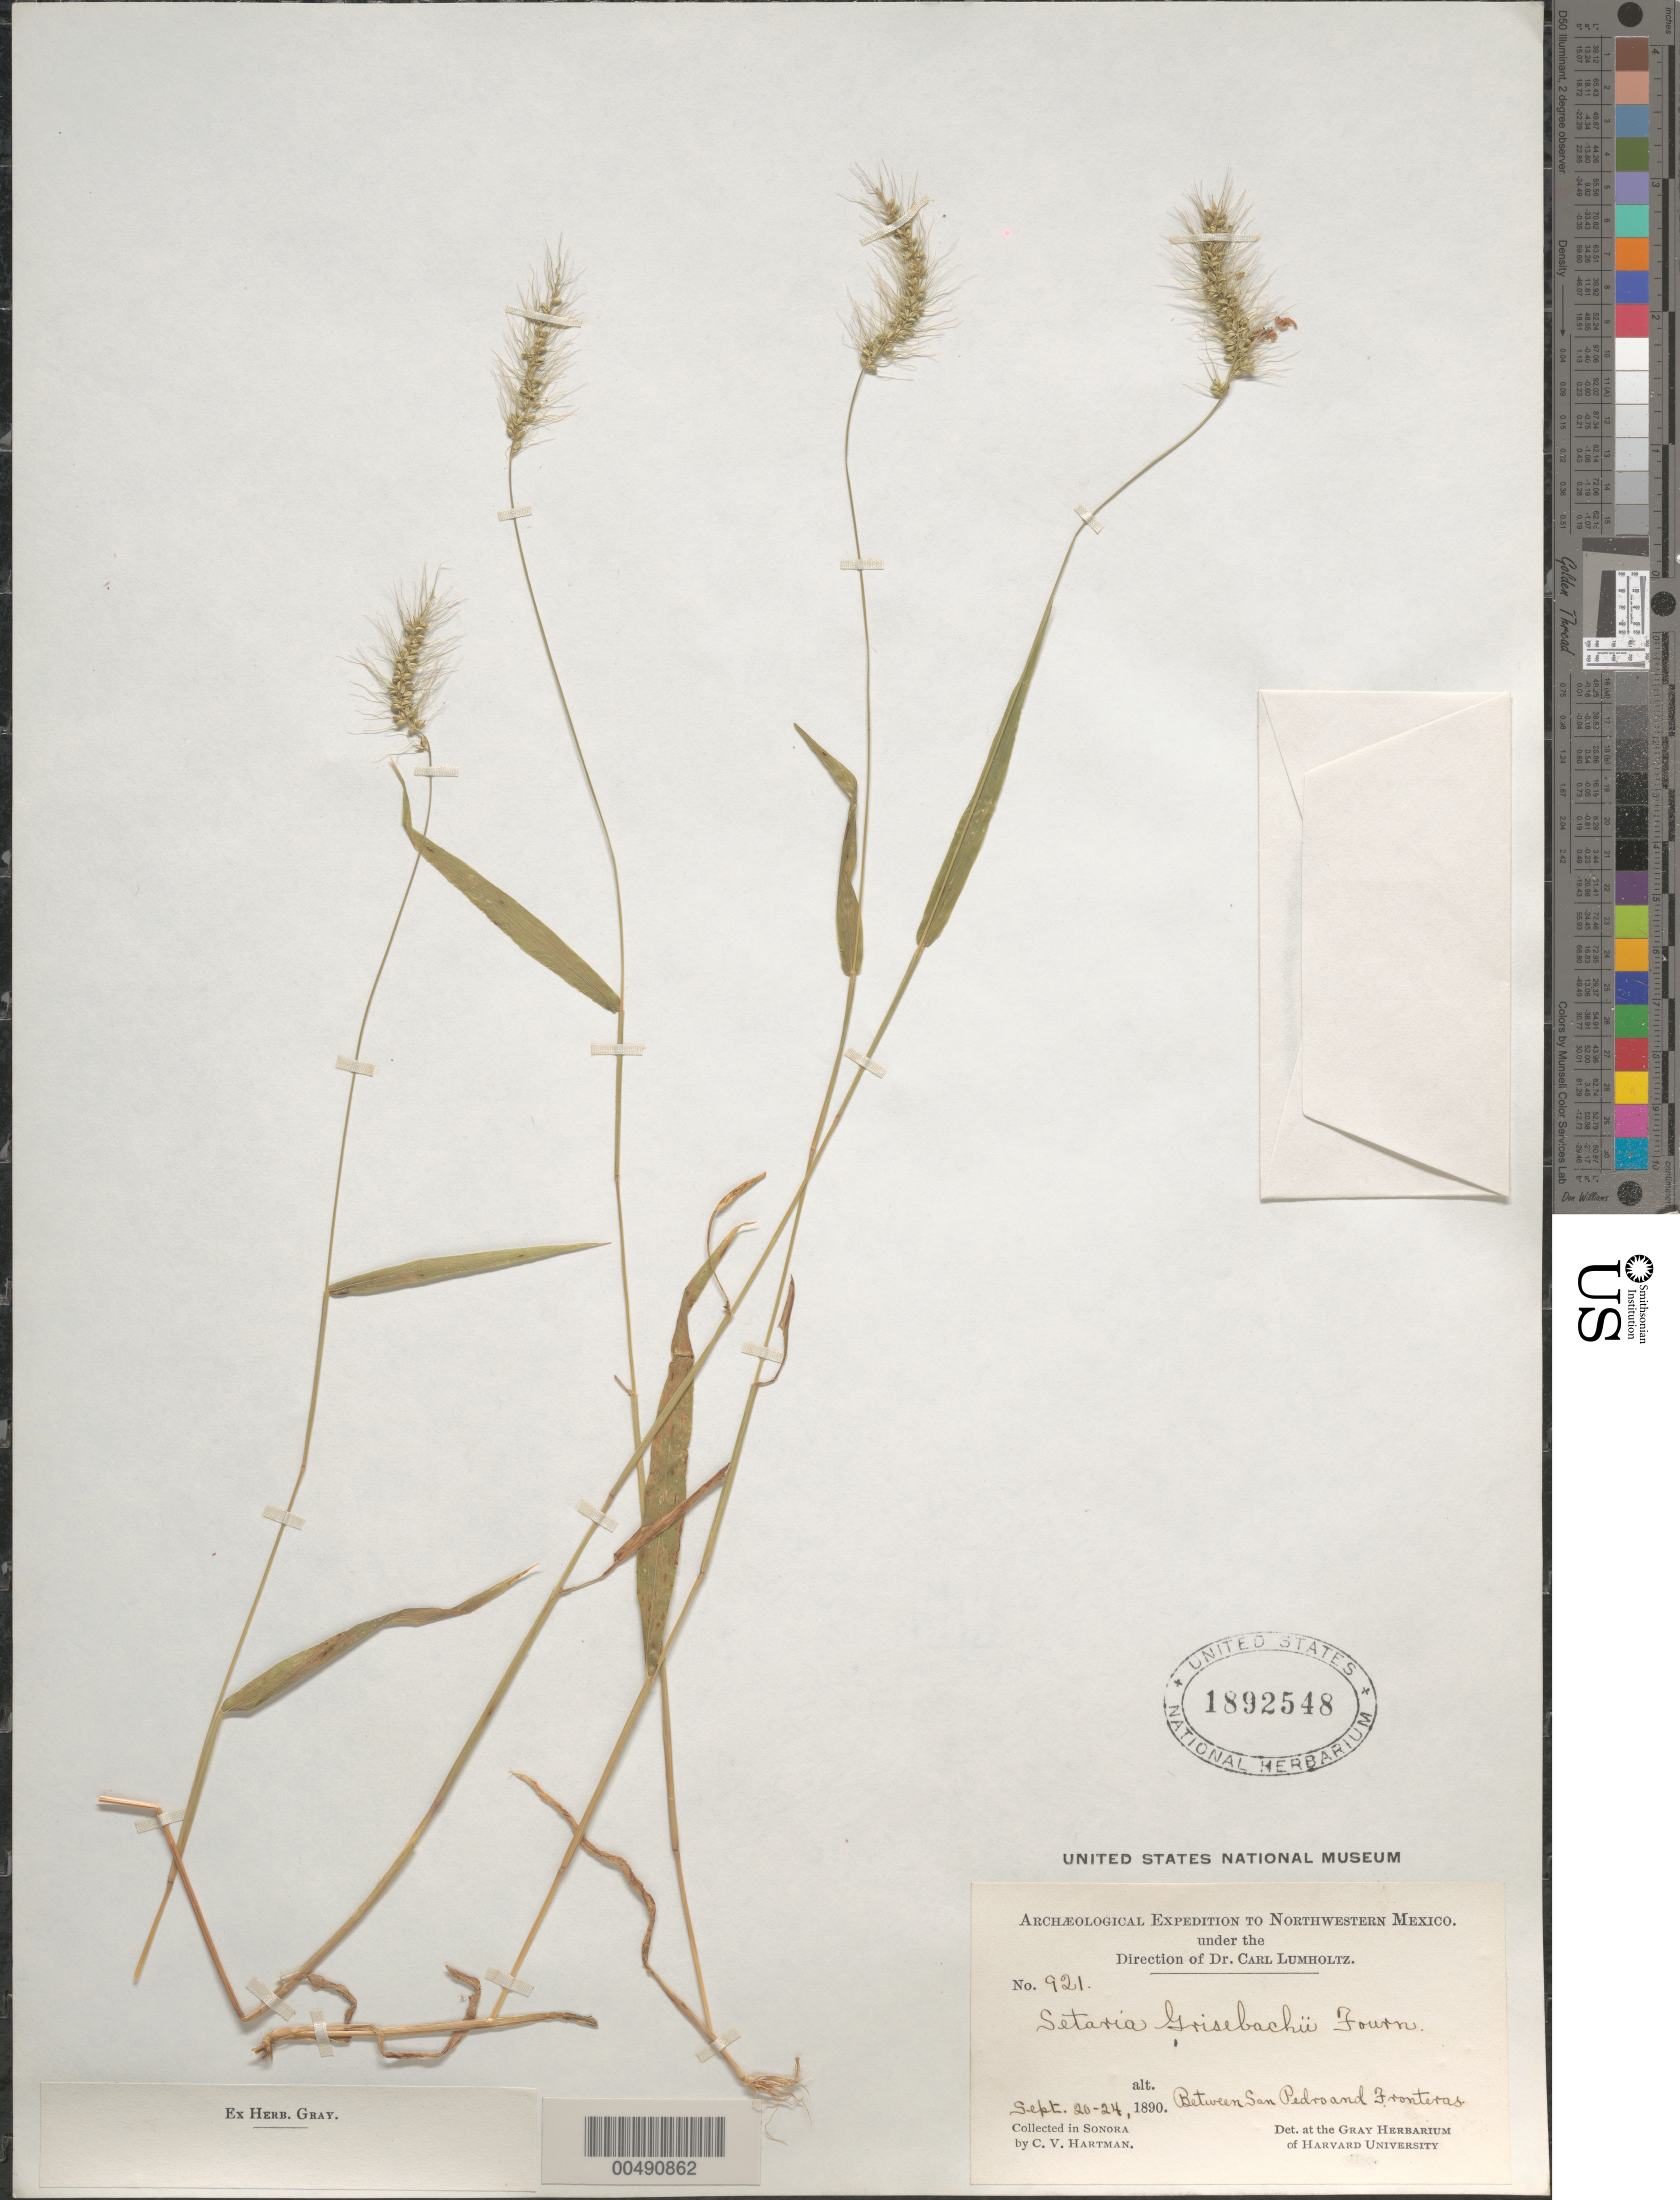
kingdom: Plantae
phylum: Tracheophyta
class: Liliopsida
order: Poales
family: Poaceae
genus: Setaria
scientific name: Setaria grisebachii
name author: E. Fourn.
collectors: C. V. Hartman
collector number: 921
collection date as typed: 20 Sep 1890 to 24 Sep 1890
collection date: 1890-09-20/1890-09-24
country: Mexico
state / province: Sonora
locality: Between San Pedro and Fronteras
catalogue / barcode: US 1892548